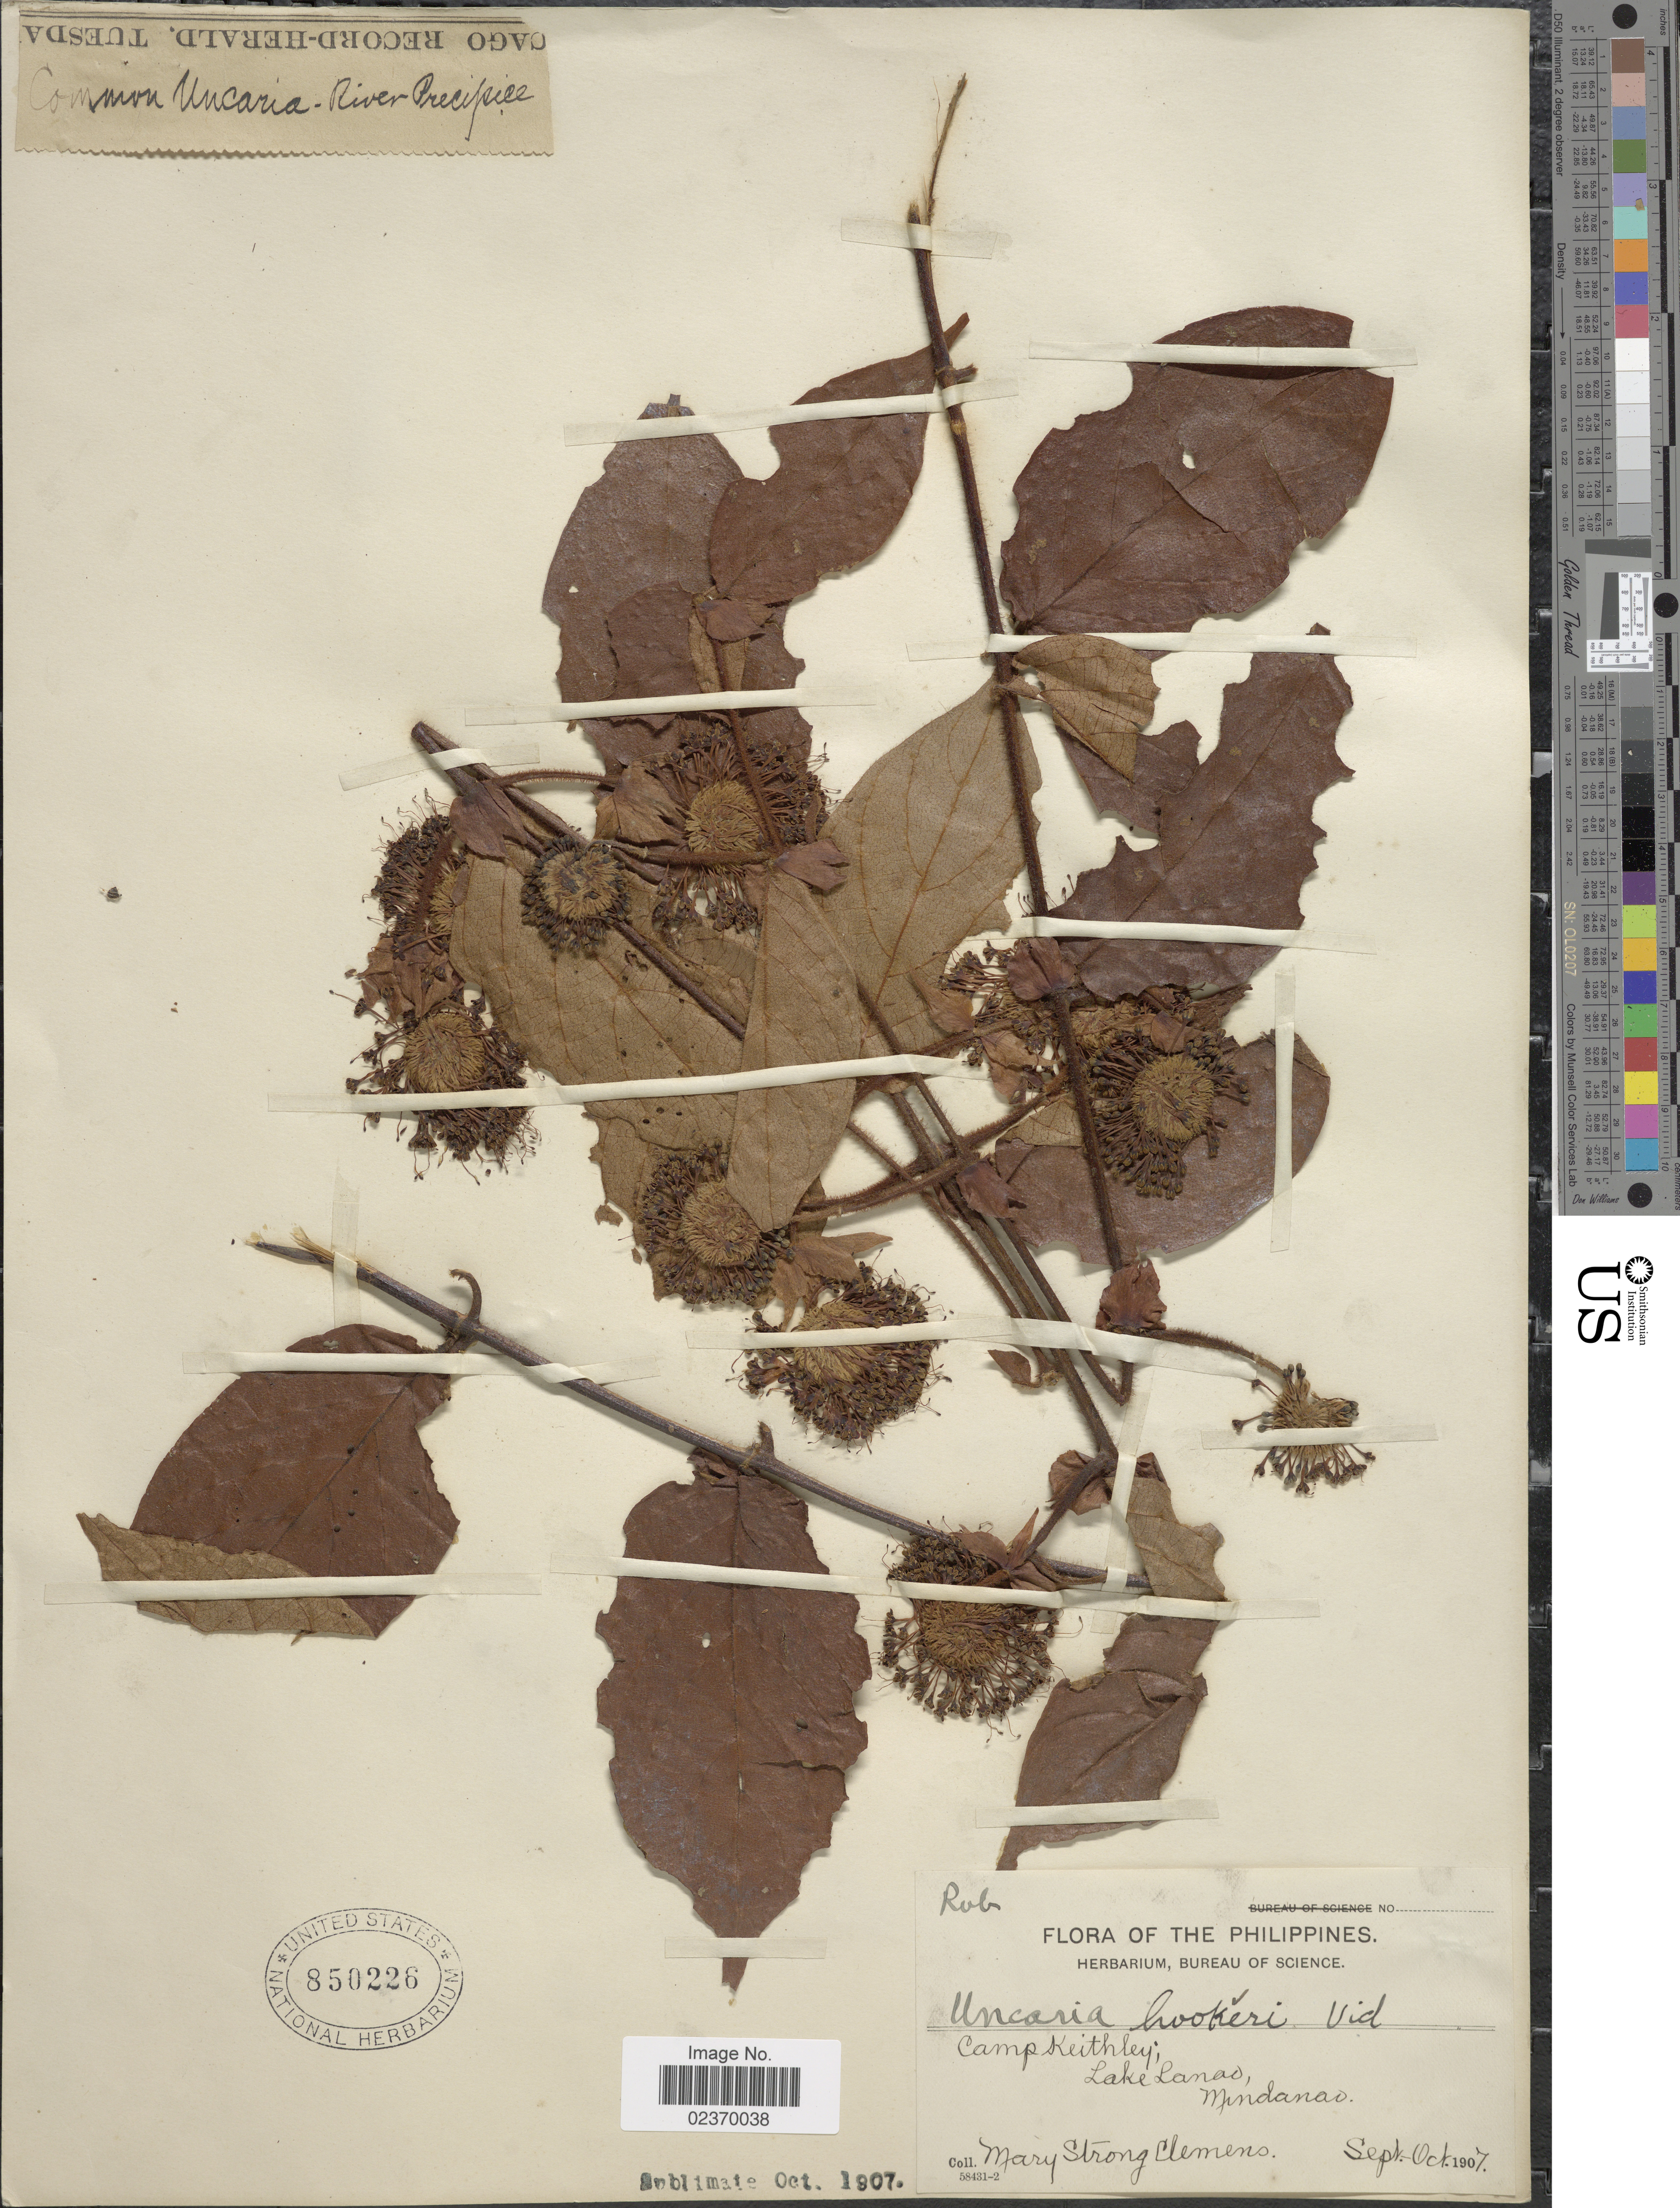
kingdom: Plantae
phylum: Tracheophyta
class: Magnoliopsida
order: Gentianales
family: Rubiaceae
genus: Uncaria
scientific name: Uncaria perrottetii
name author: (A. Rich.) Merr.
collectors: M. S. Clemens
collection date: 1907-09/1907-10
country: Philippines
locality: Camp Keithley; Lake Lanao, Mindanao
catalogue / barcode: US 850226